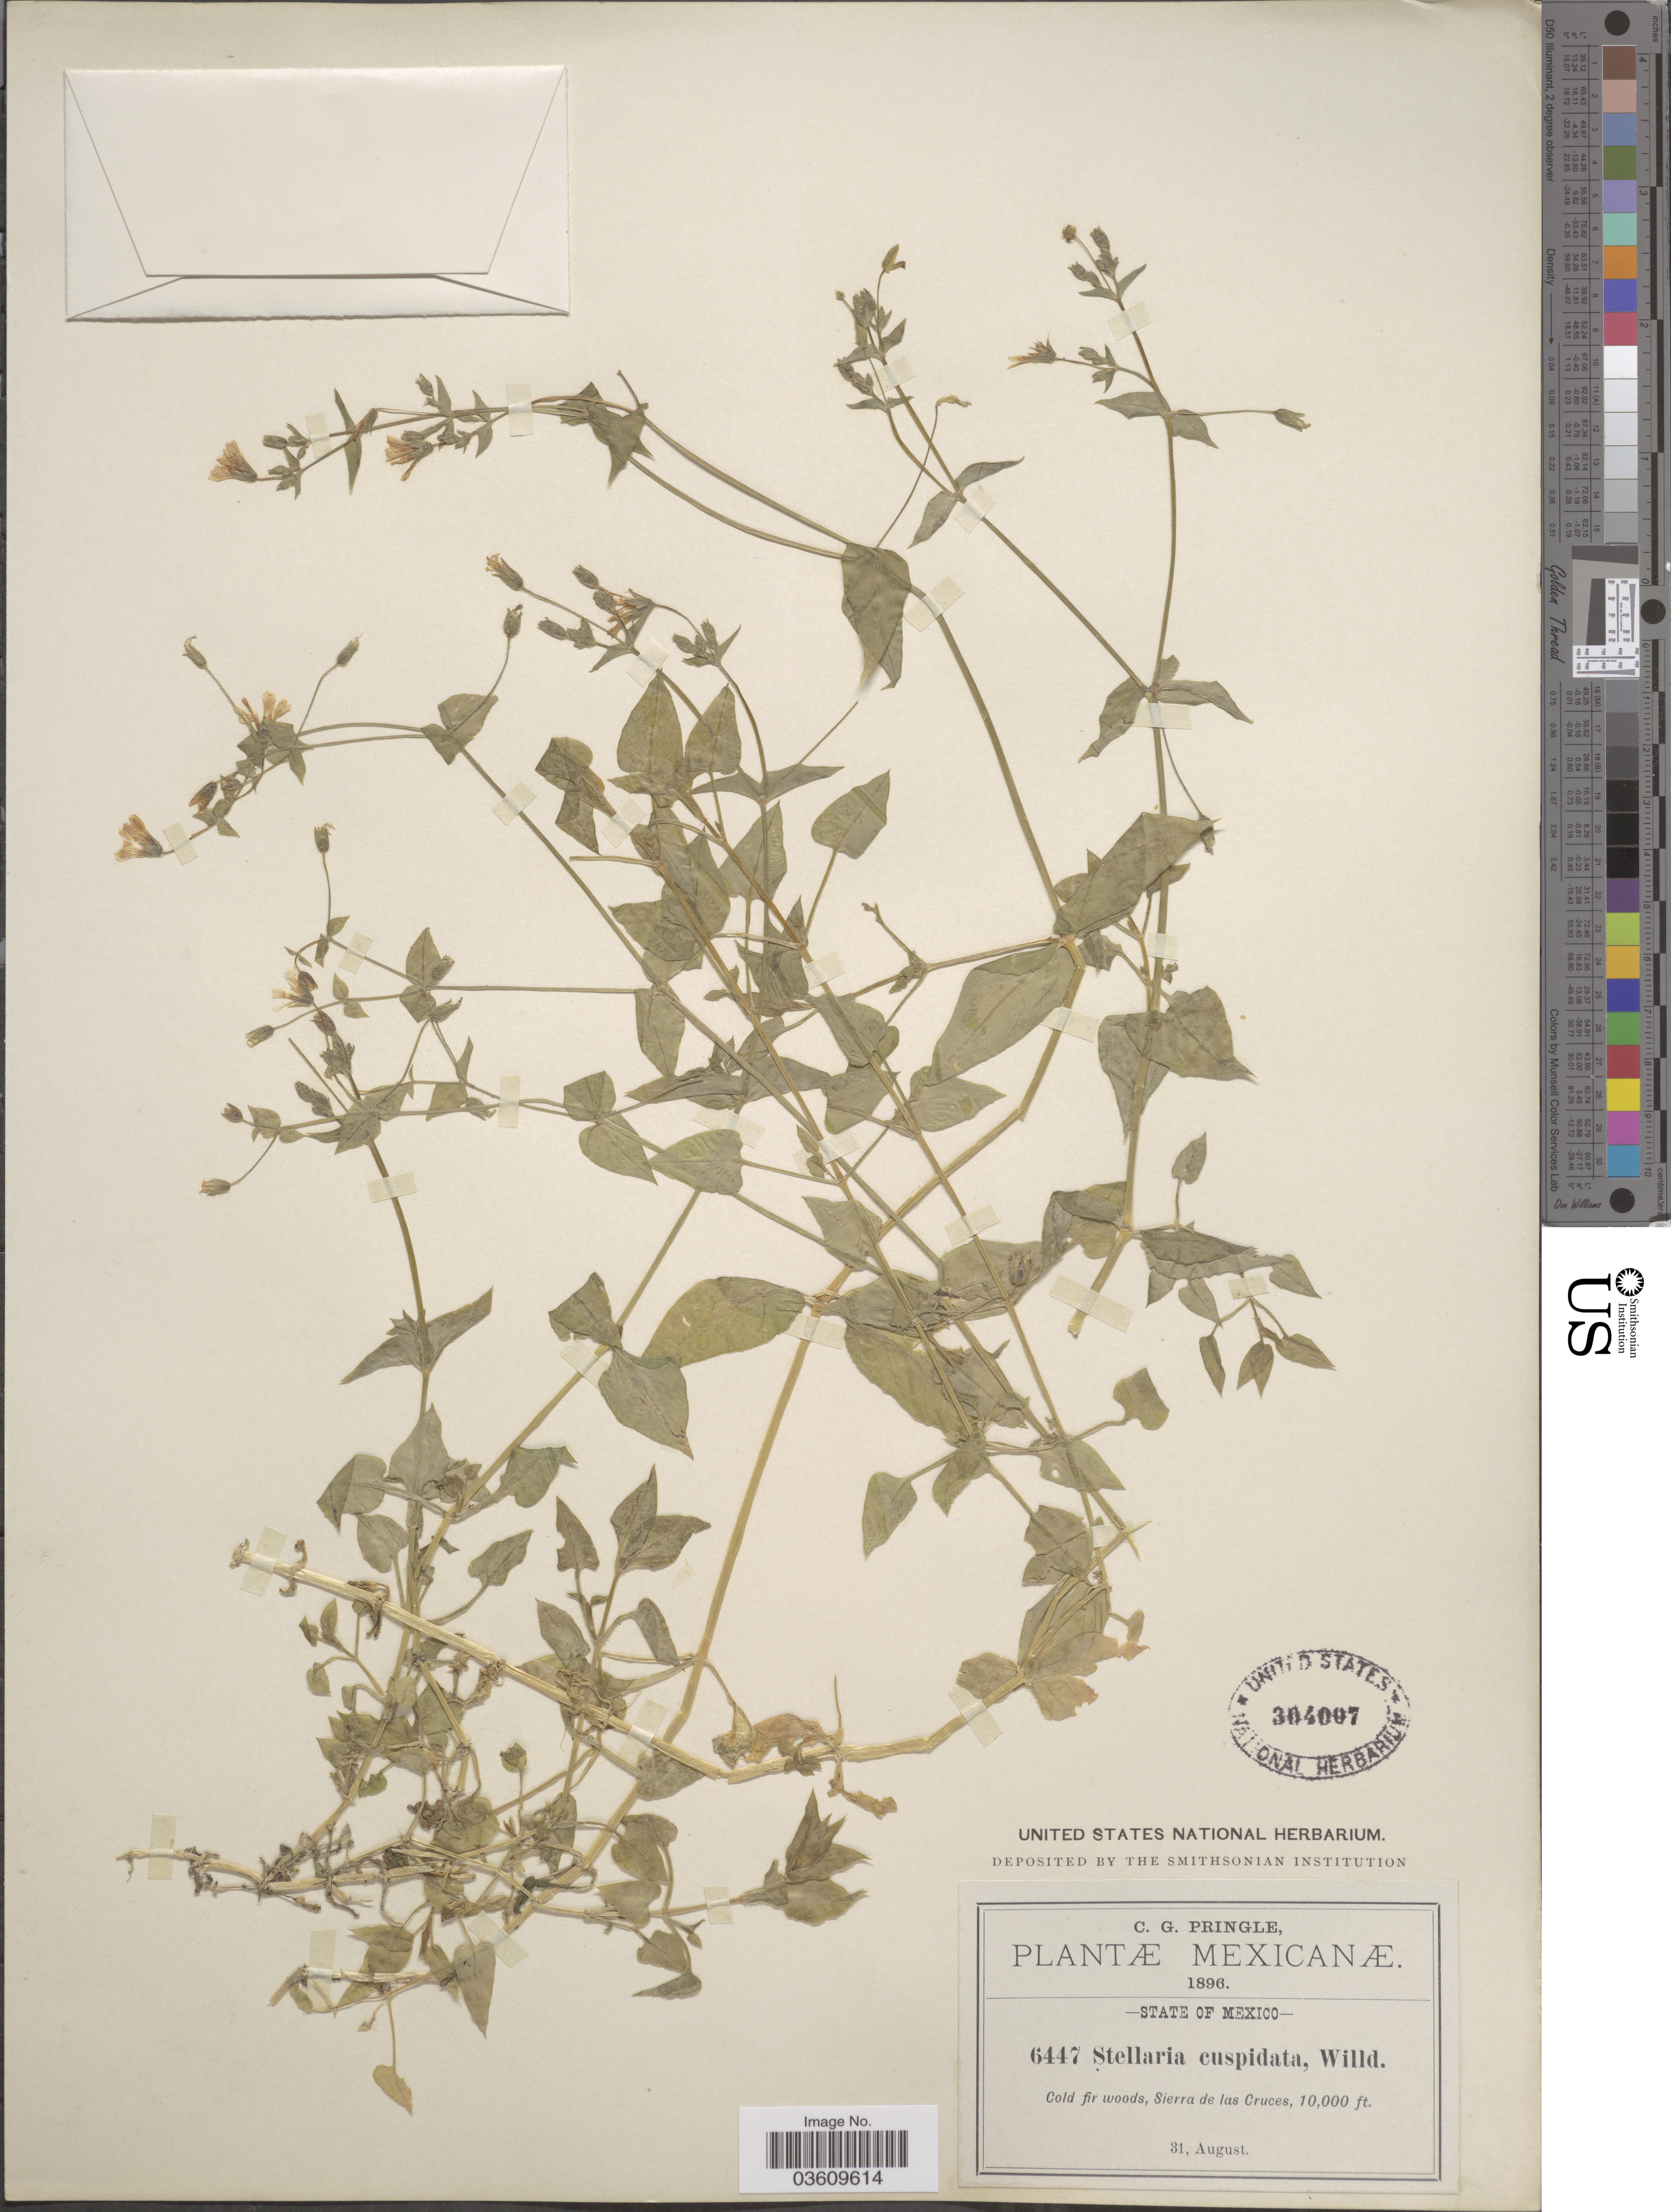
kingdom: Plantae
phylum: Tracheophyta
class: Magnoliopsida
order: Caryophyllales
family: Caryophyllaceae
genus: Stellaria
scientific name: Stellaria cuspidata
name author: Willd. ex Schltdl.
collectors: C. G. Pringle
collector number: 6447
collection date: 1896-08-31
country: Mexico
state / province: México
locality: Sierra de las Cruces.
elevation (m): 3048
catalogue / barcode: US 304007